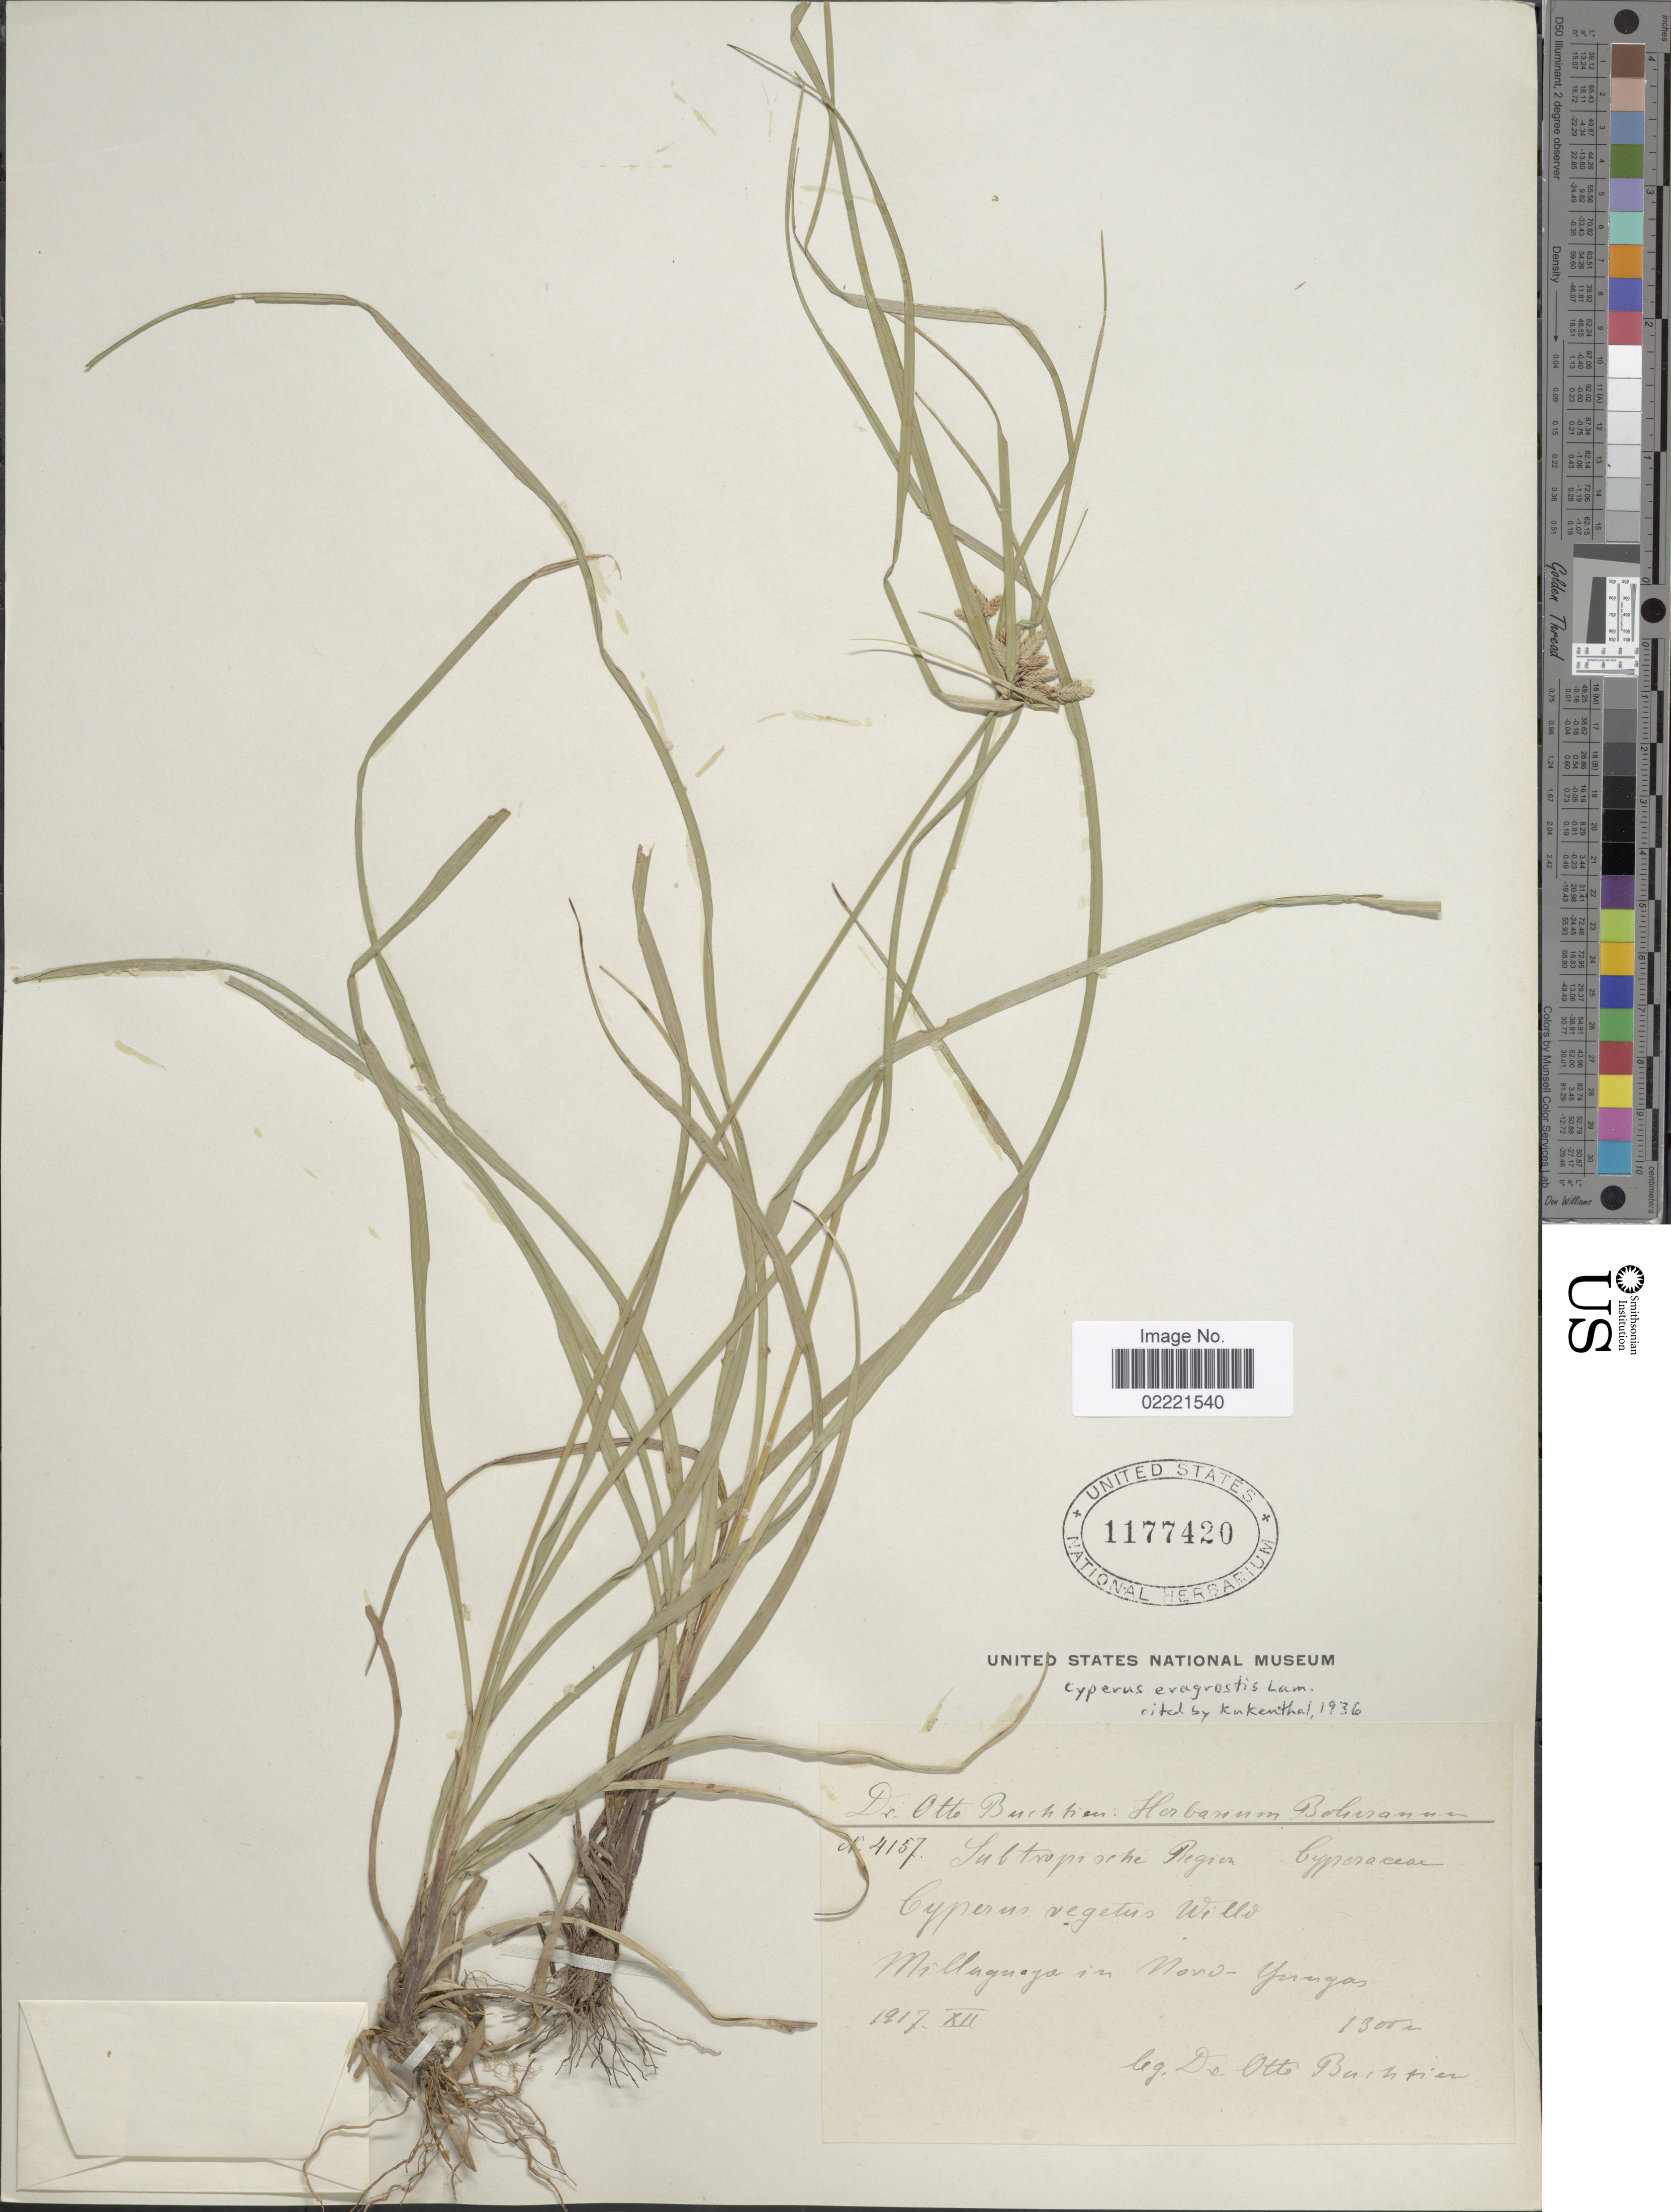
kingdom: Plantae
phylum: Tracheophyta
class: Liliopsida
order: Poales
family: Cyperaceae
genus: Cyperus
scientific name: Cyperus eragrostis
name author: Lam.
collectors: O. Buchtien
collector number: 4157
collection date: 1917-12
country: Bolivia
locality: Millagueja in Nord-Yungas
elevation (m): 1300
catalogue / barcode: US 1177420